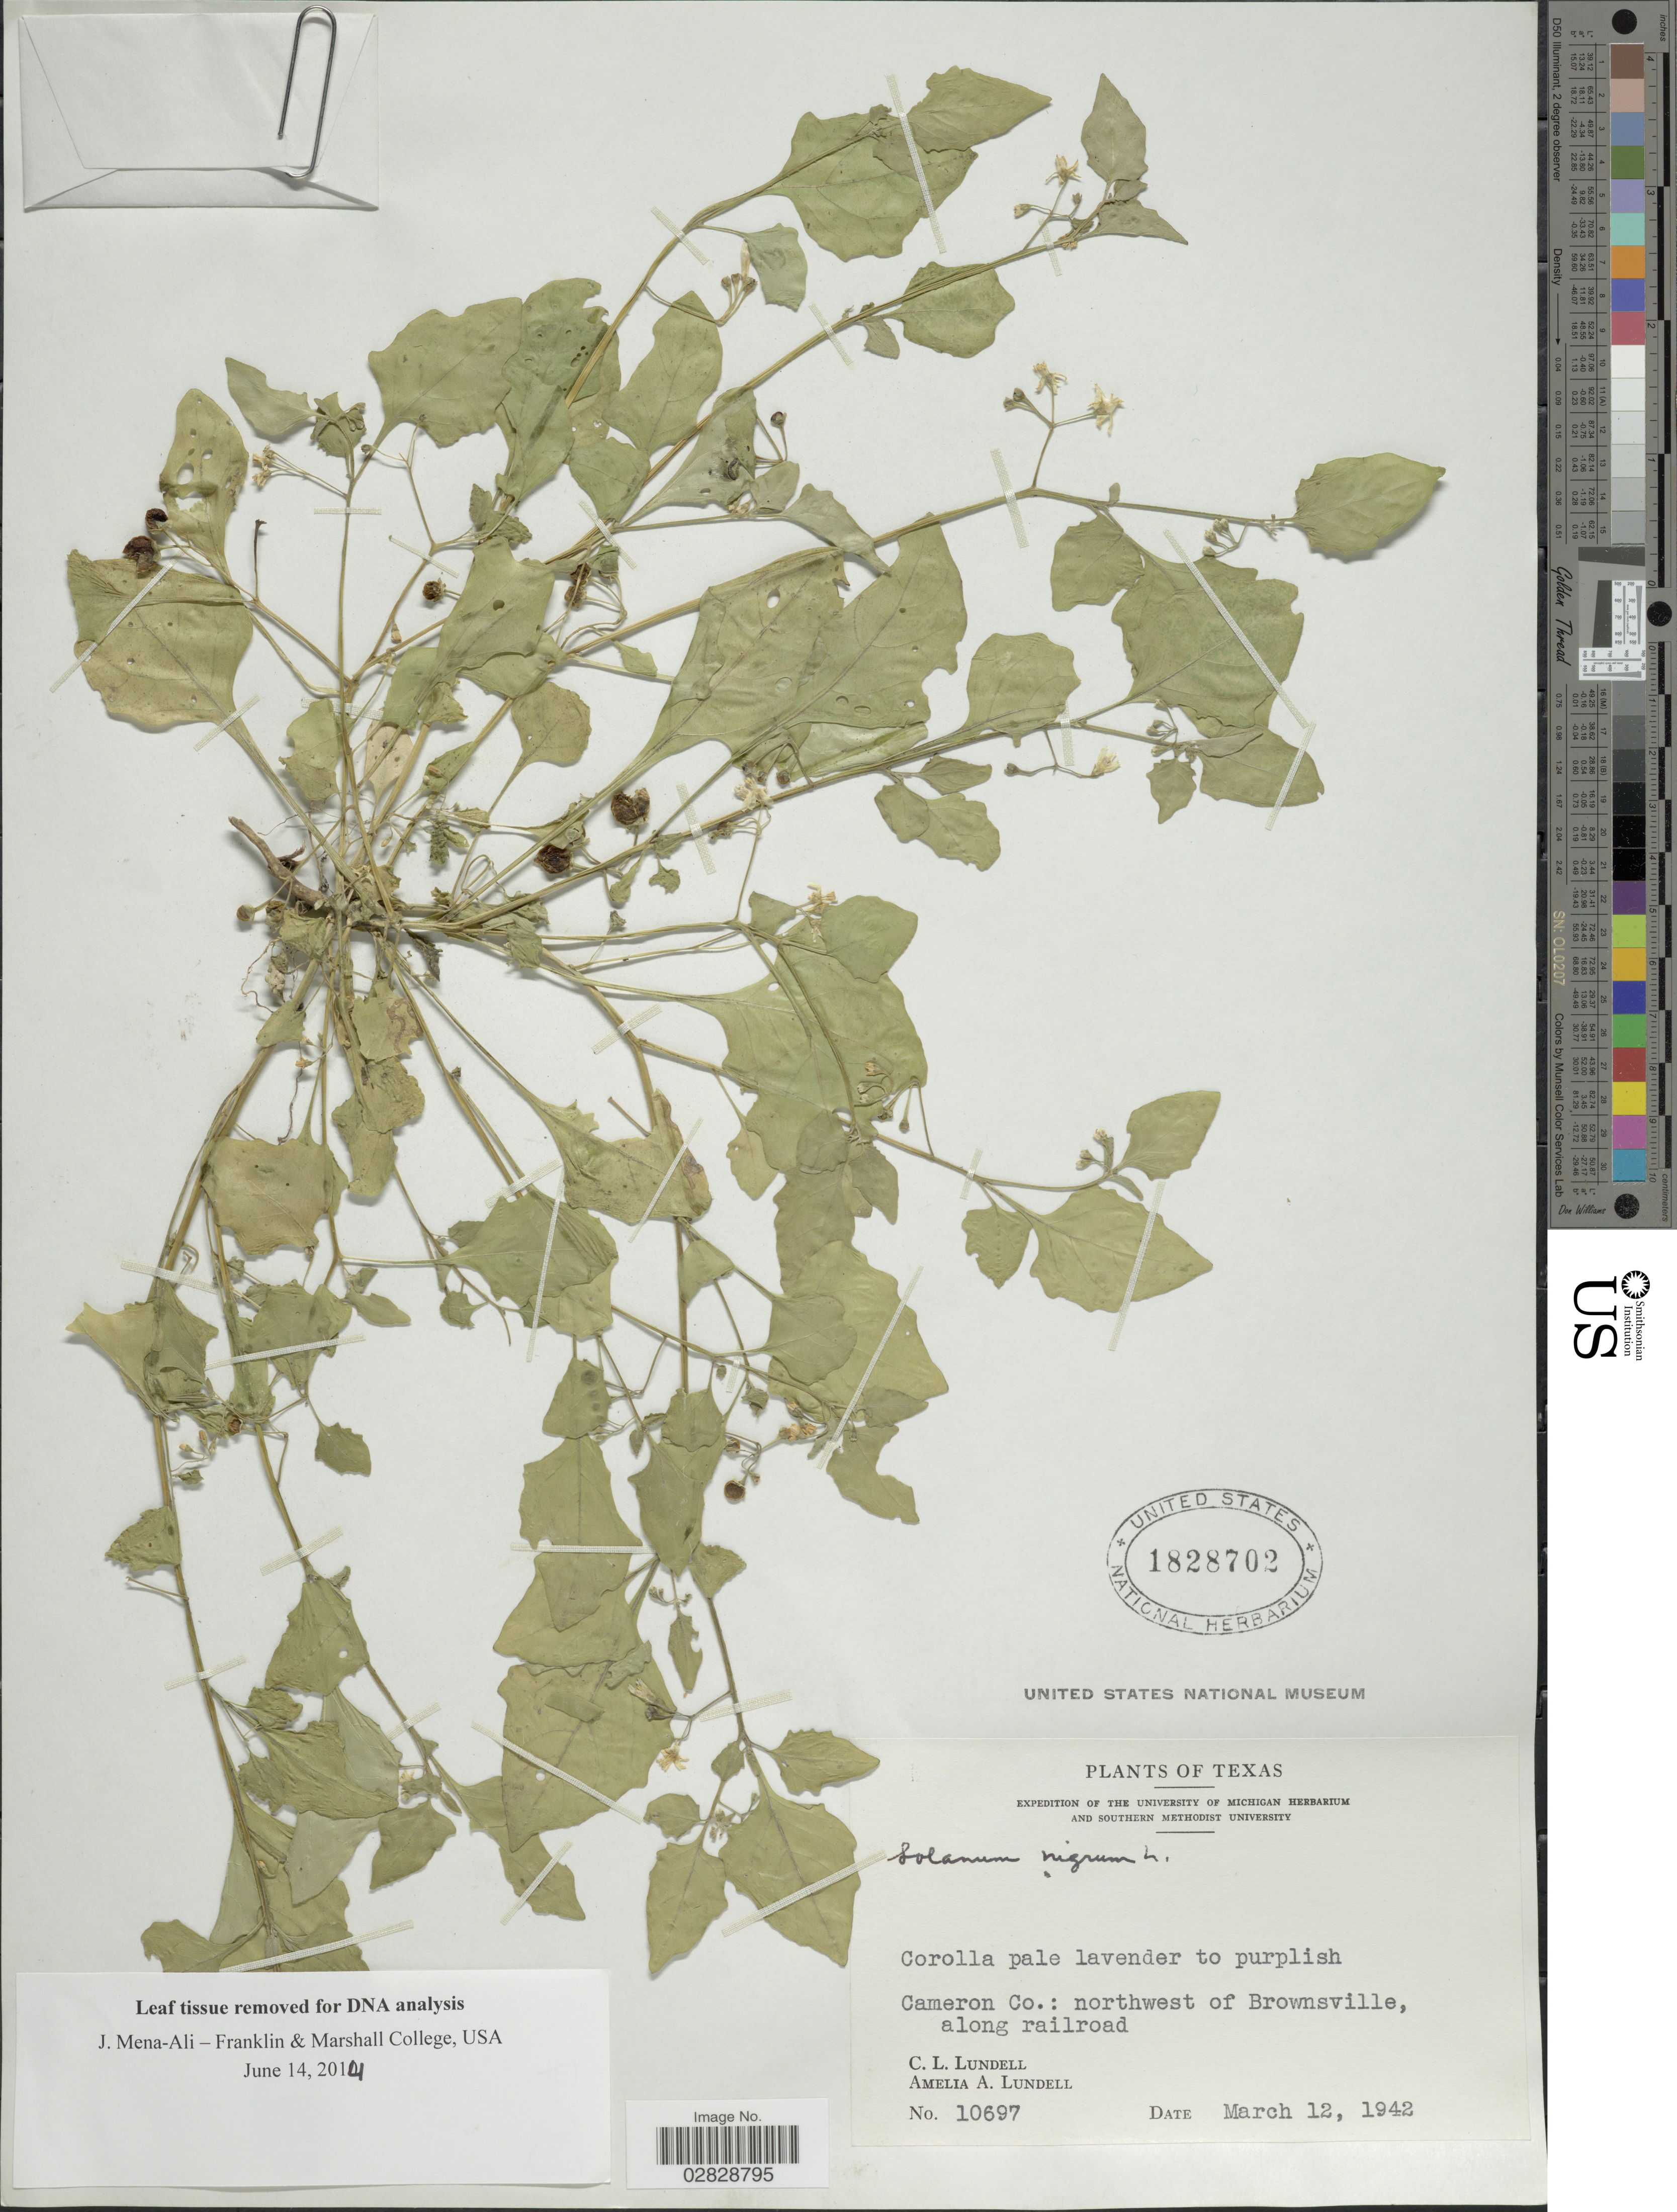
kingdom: Plantae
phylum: Tracheophyta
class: Magnoliopsida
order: Solanales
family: Solanaceae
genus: Solanum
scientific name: Solanum emulans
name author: Raf.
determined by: Knapp, S. D.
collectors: C. L. Lundell & A. A. Lundell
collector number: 10697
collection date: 1942-03-12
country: United States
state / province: Texas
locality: Cameron Co.: northwest of Brownsville, along railroad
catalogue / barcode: US 1828702